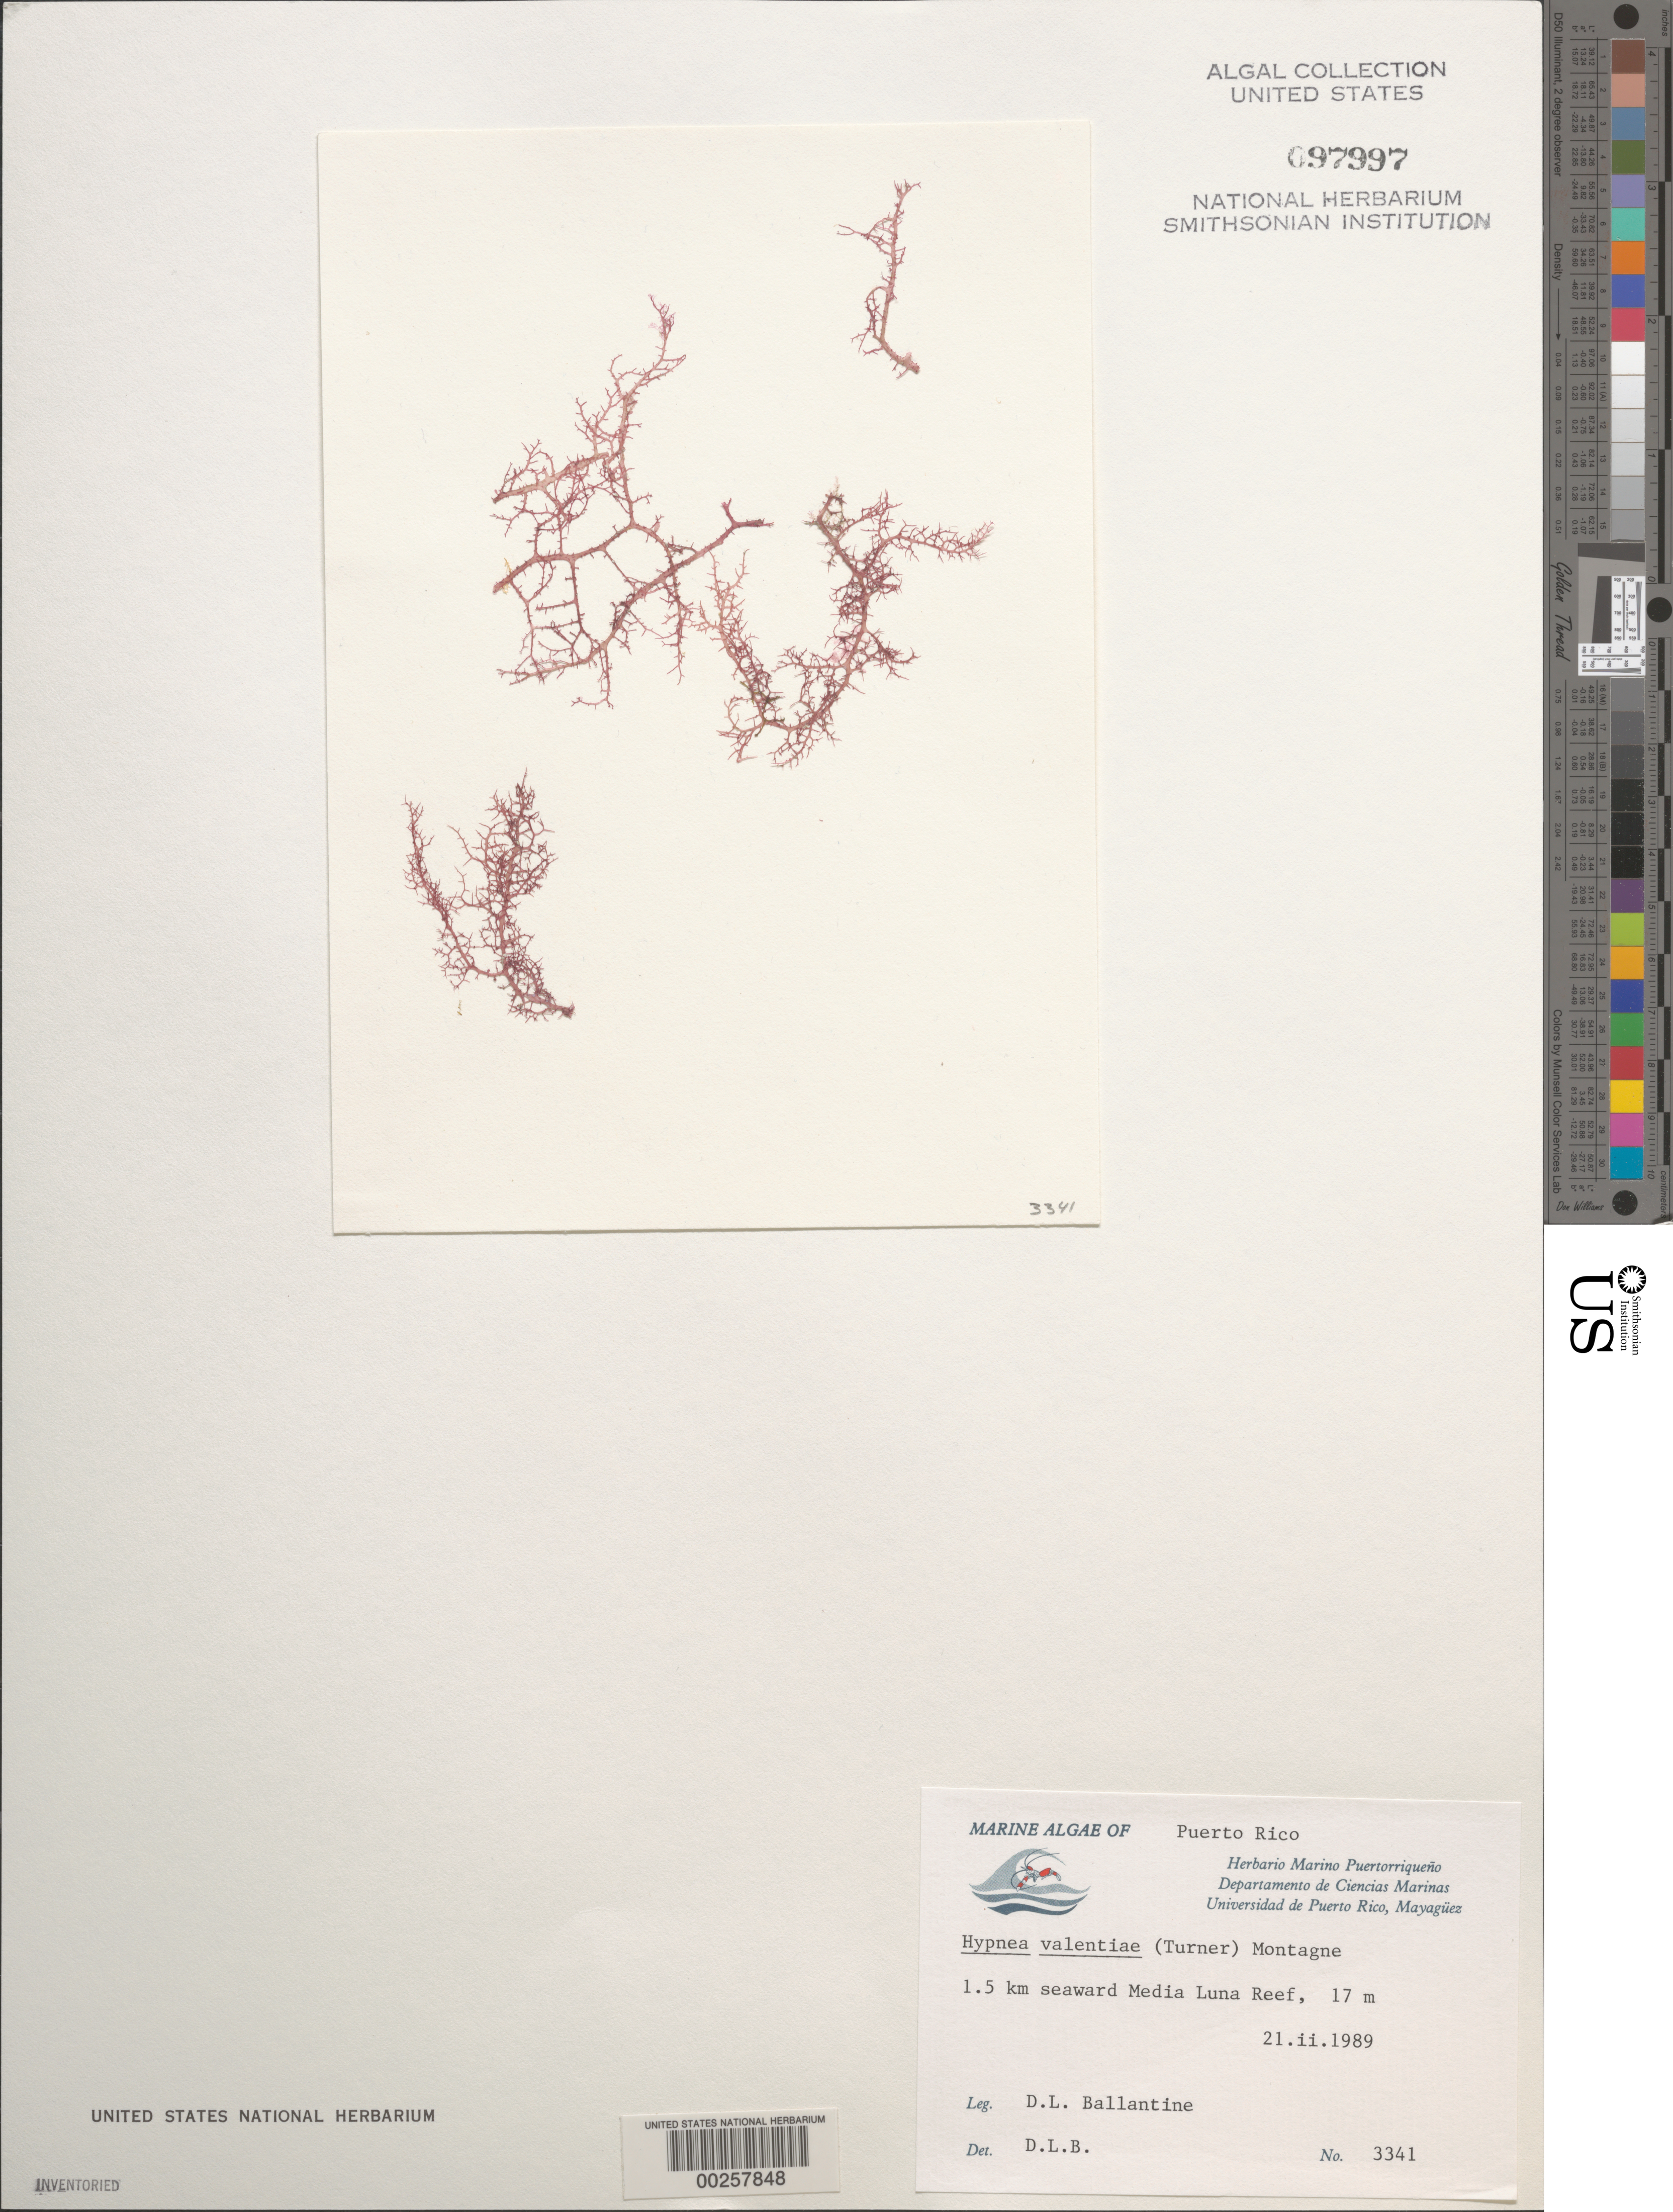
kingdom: Plantae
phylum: Rhodophyta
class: Florideophyceae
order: Gigartinales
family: Cystocloniaceae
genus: Hypnea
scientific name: Hypnea valentiae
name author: (Turner) Mont.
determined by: Ballantine, D. L.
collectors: D.L. Ballantine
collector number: DLB 3341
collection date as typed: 21 Feb 1989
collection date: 1989-02-21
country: Puerto Rico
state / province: Lajas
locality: Media Luna Reef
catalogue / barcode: US 97997